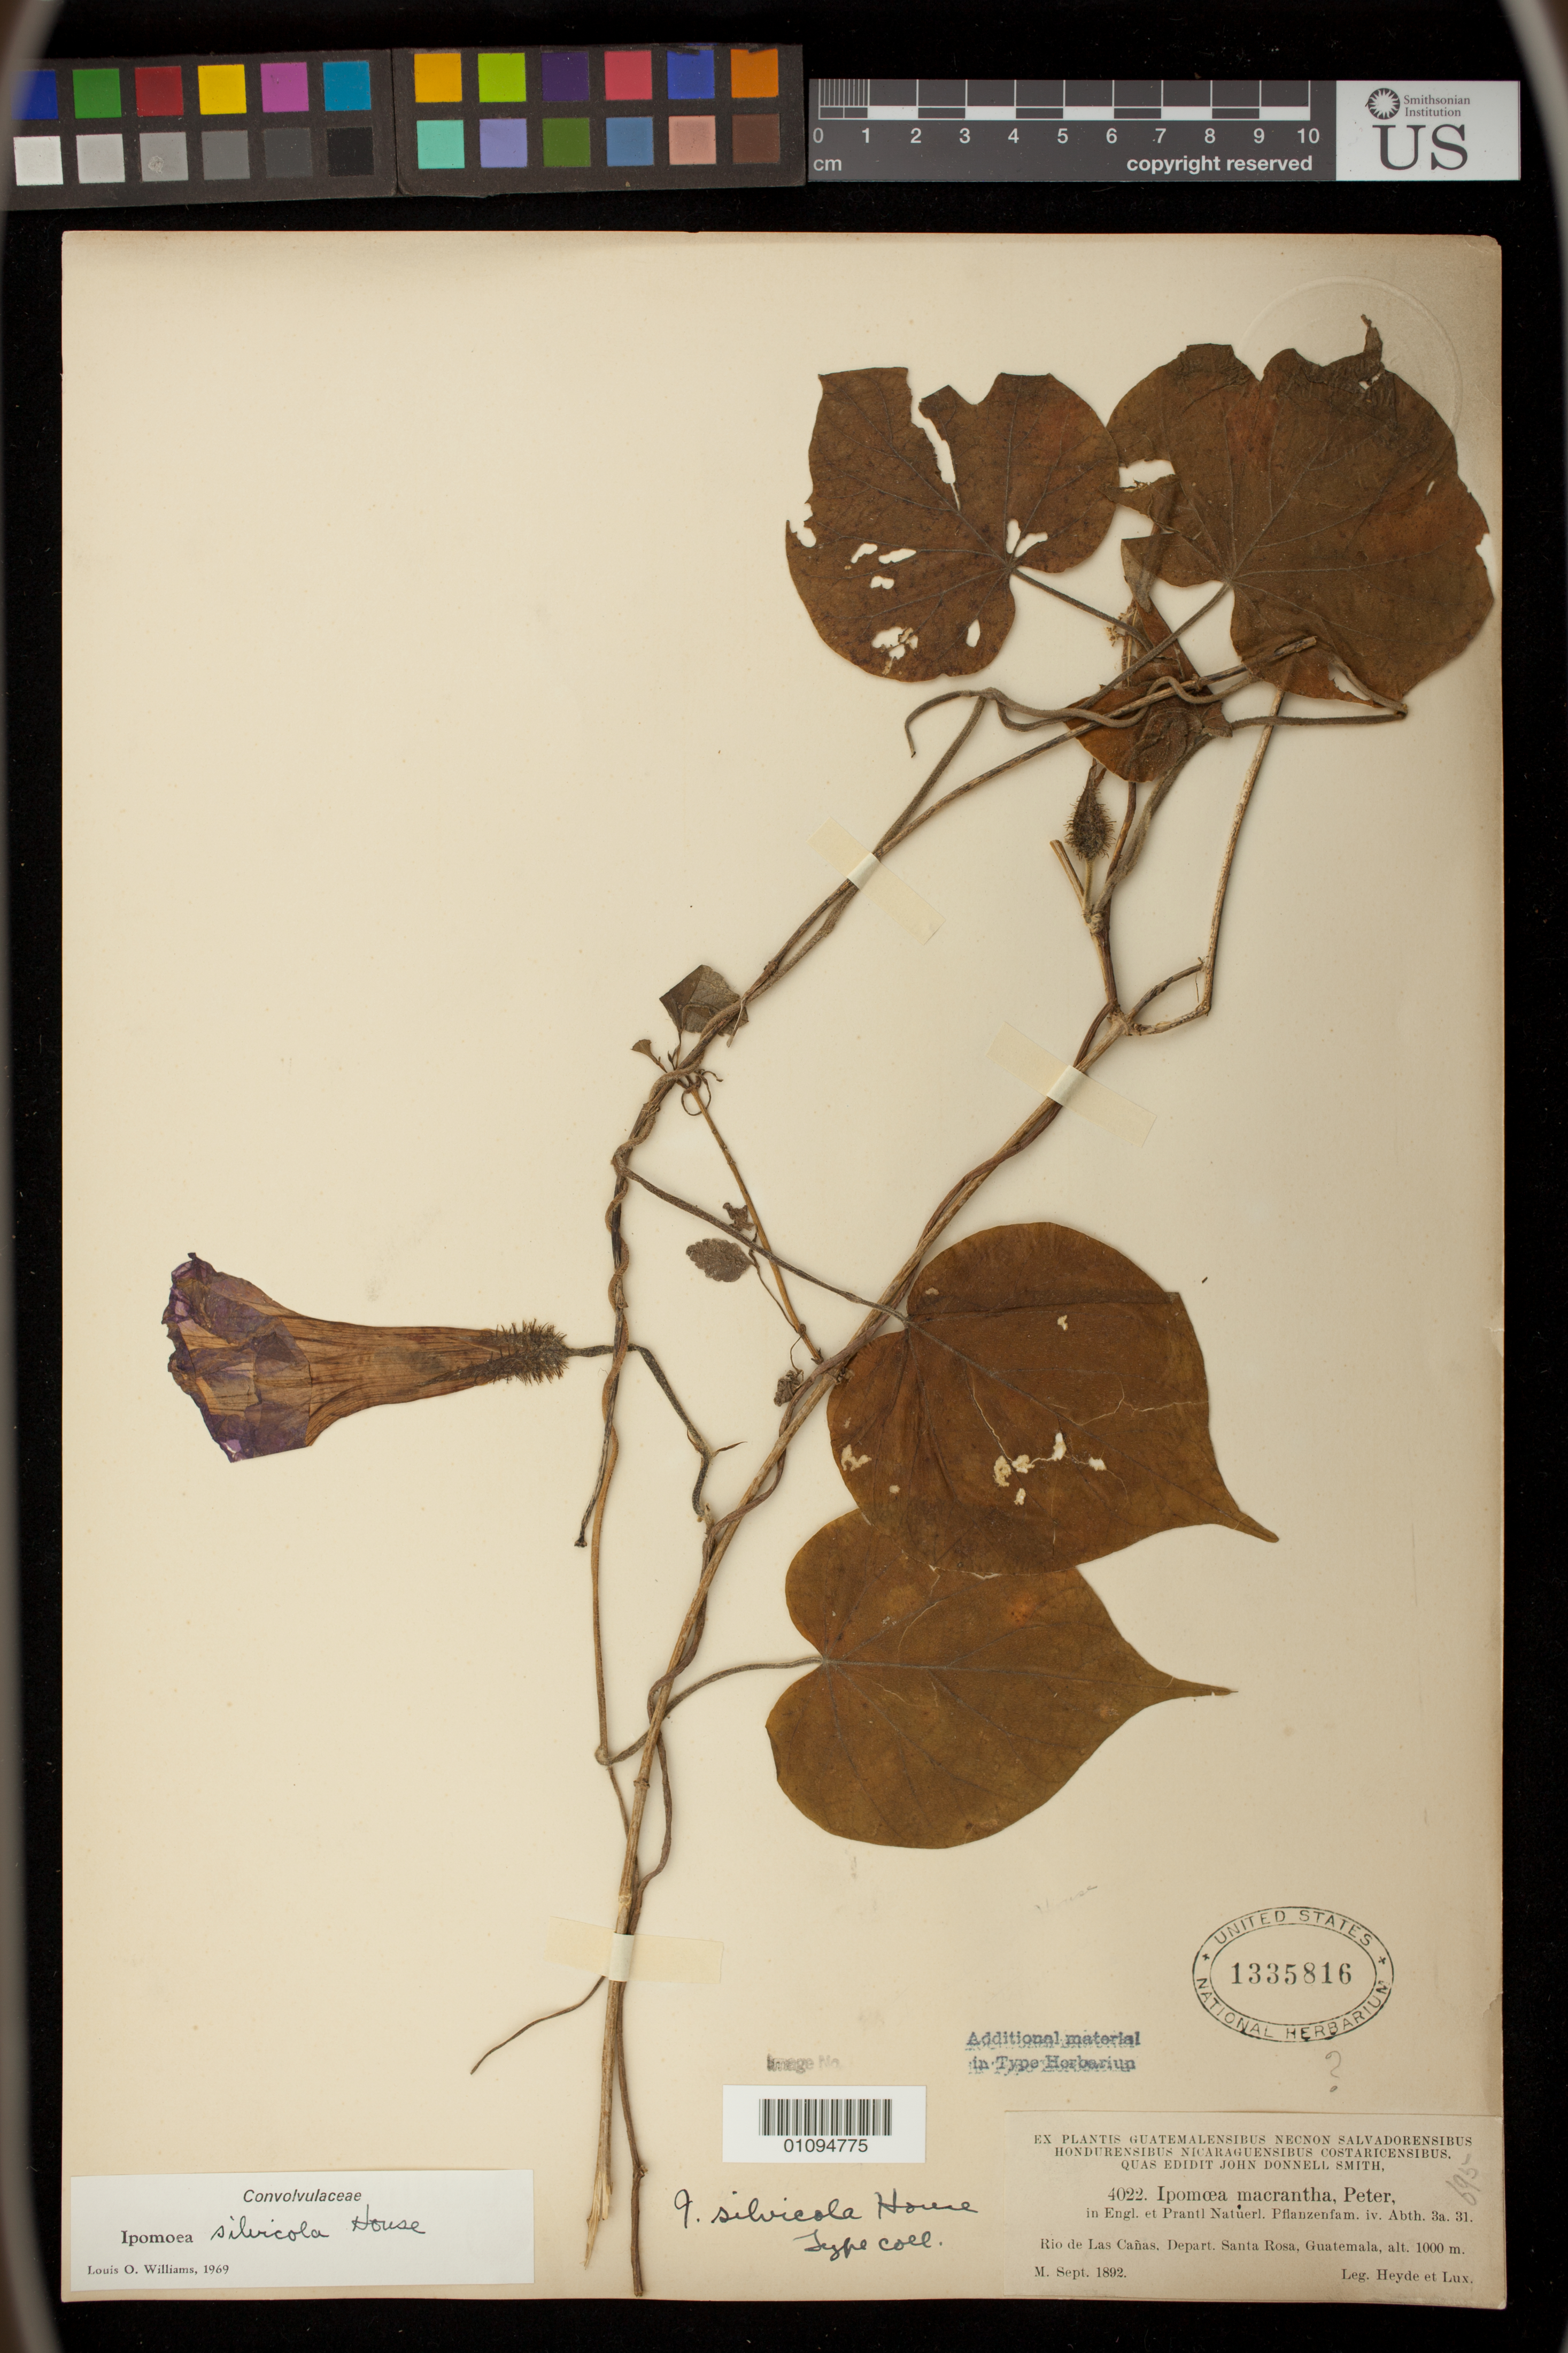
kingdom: Plantae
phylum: Tracheophyta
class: Magnoliopsida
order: Solanales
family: Convolvulaceae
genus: Ipomoea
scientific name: Ipomoea silvicola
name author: House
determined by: Williams, Louis O.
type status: Isotype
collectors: E. T. Heyde & E. Lux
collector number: J.D.S. 4022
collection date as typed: Sep 1892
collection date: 1892-09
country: Guatemala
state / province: Santa Rosa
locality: Rio de Las Canas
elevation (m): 1000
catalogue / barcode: US 1335816